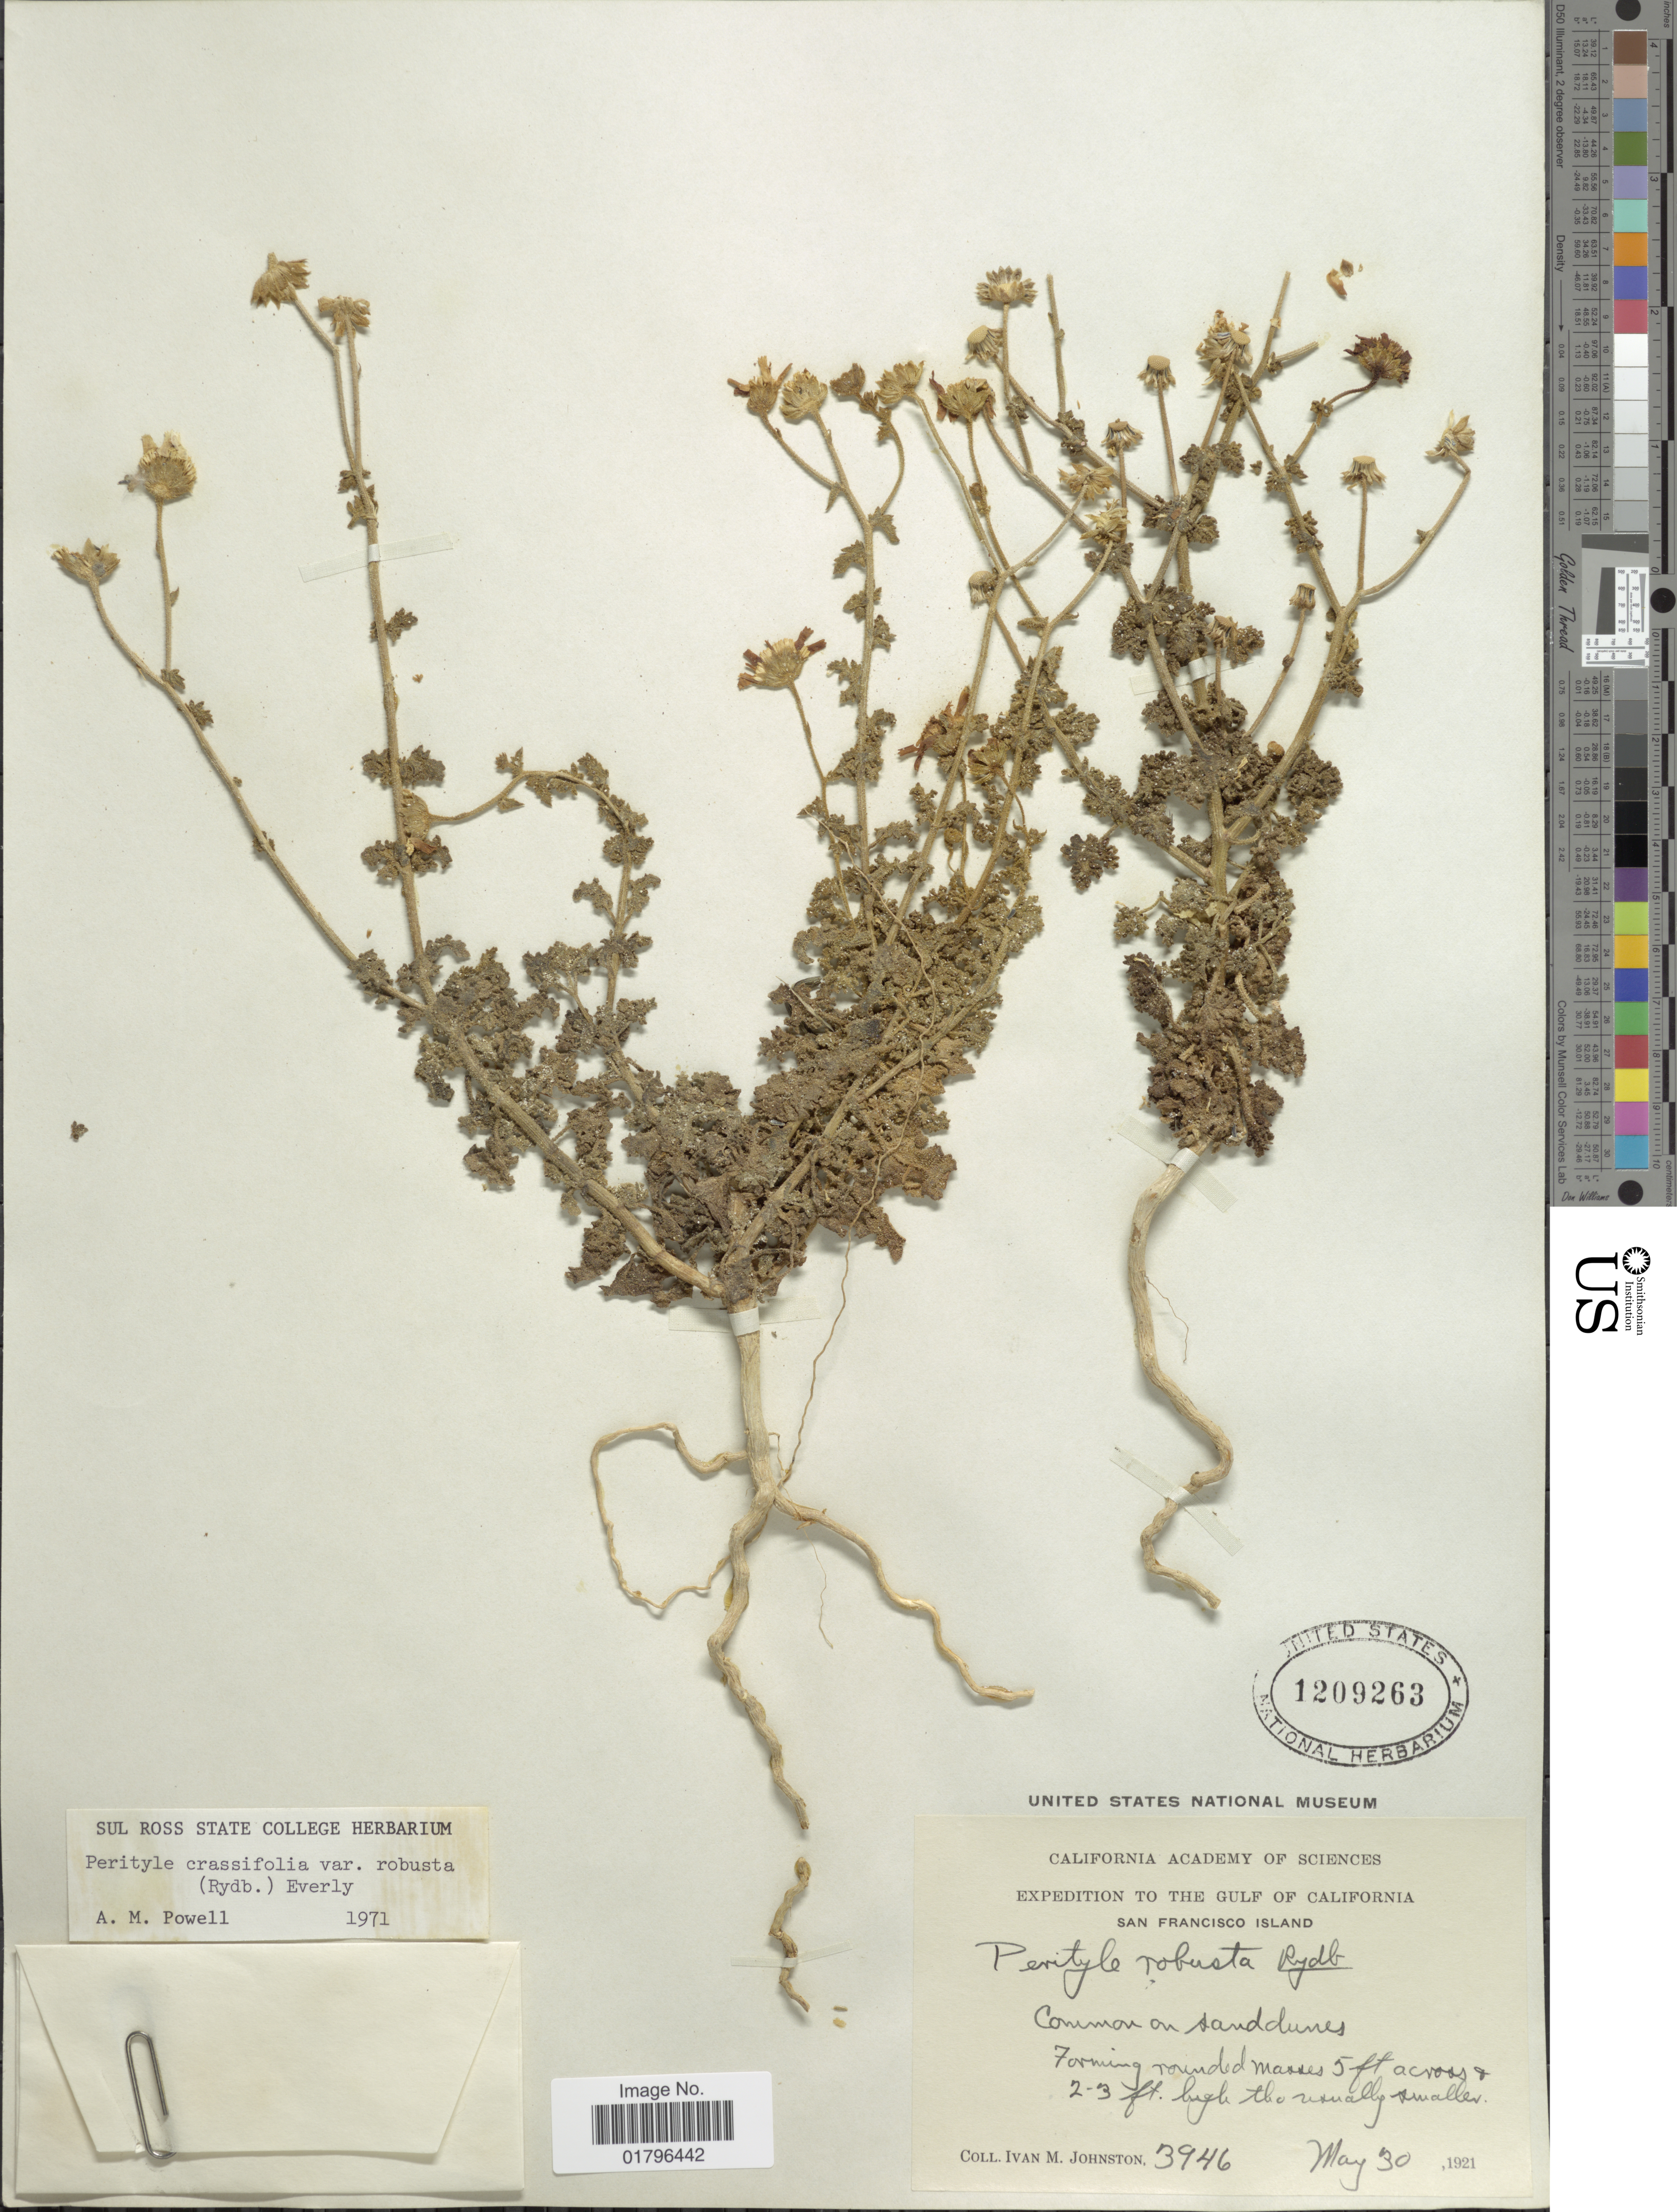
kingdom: Plantae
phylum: Tracheophyta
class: Magnoliopsida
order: Asterales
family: Asteraceae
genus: Perityle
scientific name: Perityle crassifolia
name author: Brandegee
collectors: I.M. Johnston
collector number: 3946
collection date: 1921-05-30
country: Mexico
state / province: Baja California Sur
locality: Gulf of California, San Francisco Island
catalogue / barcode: US 1209263